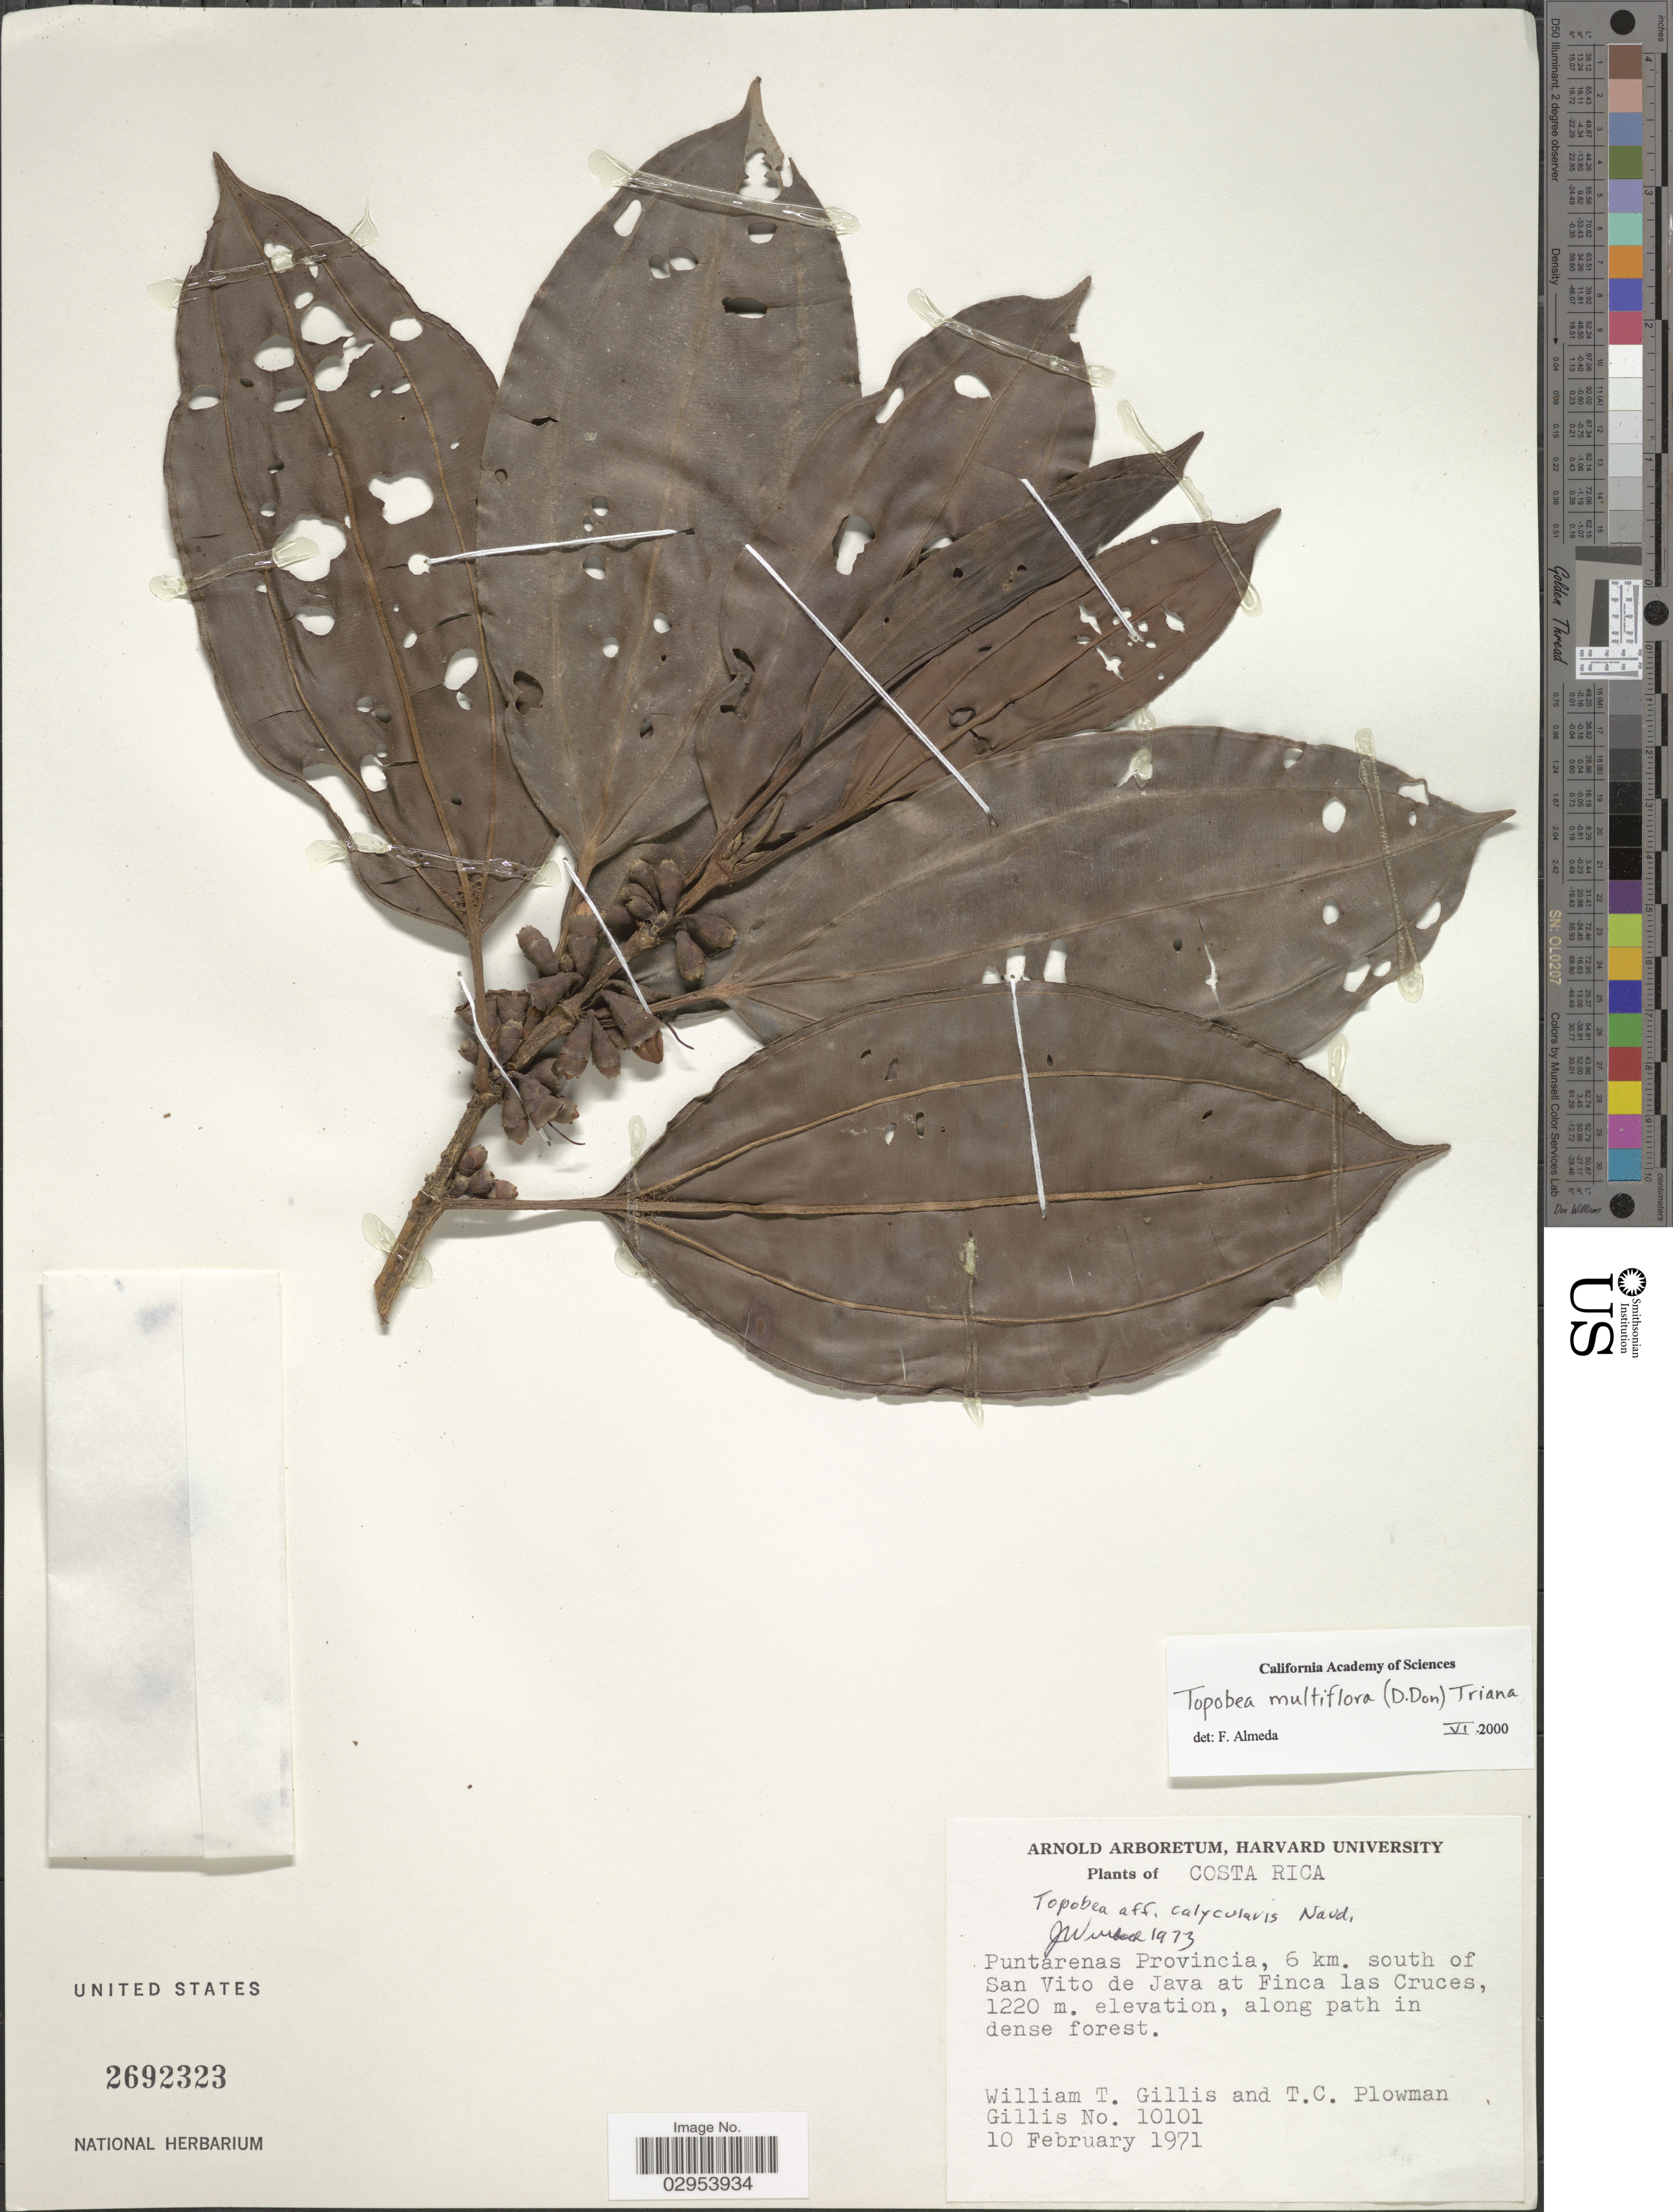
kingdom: Plantae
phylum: Tracheophyta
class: Magnoliopsida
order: Myrtales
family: Melastomataceae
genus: Topobea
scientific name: Topobea multiflora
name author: (D. Don) Triana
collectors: W. T. Gillis & T. Plowman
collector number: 10101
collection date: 1971-02-10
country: Costa Rica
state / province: Puntarenas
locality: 6 km. south of San Vito de Java et Finca las Cruces.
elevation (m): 1220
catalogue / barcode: US 2692323